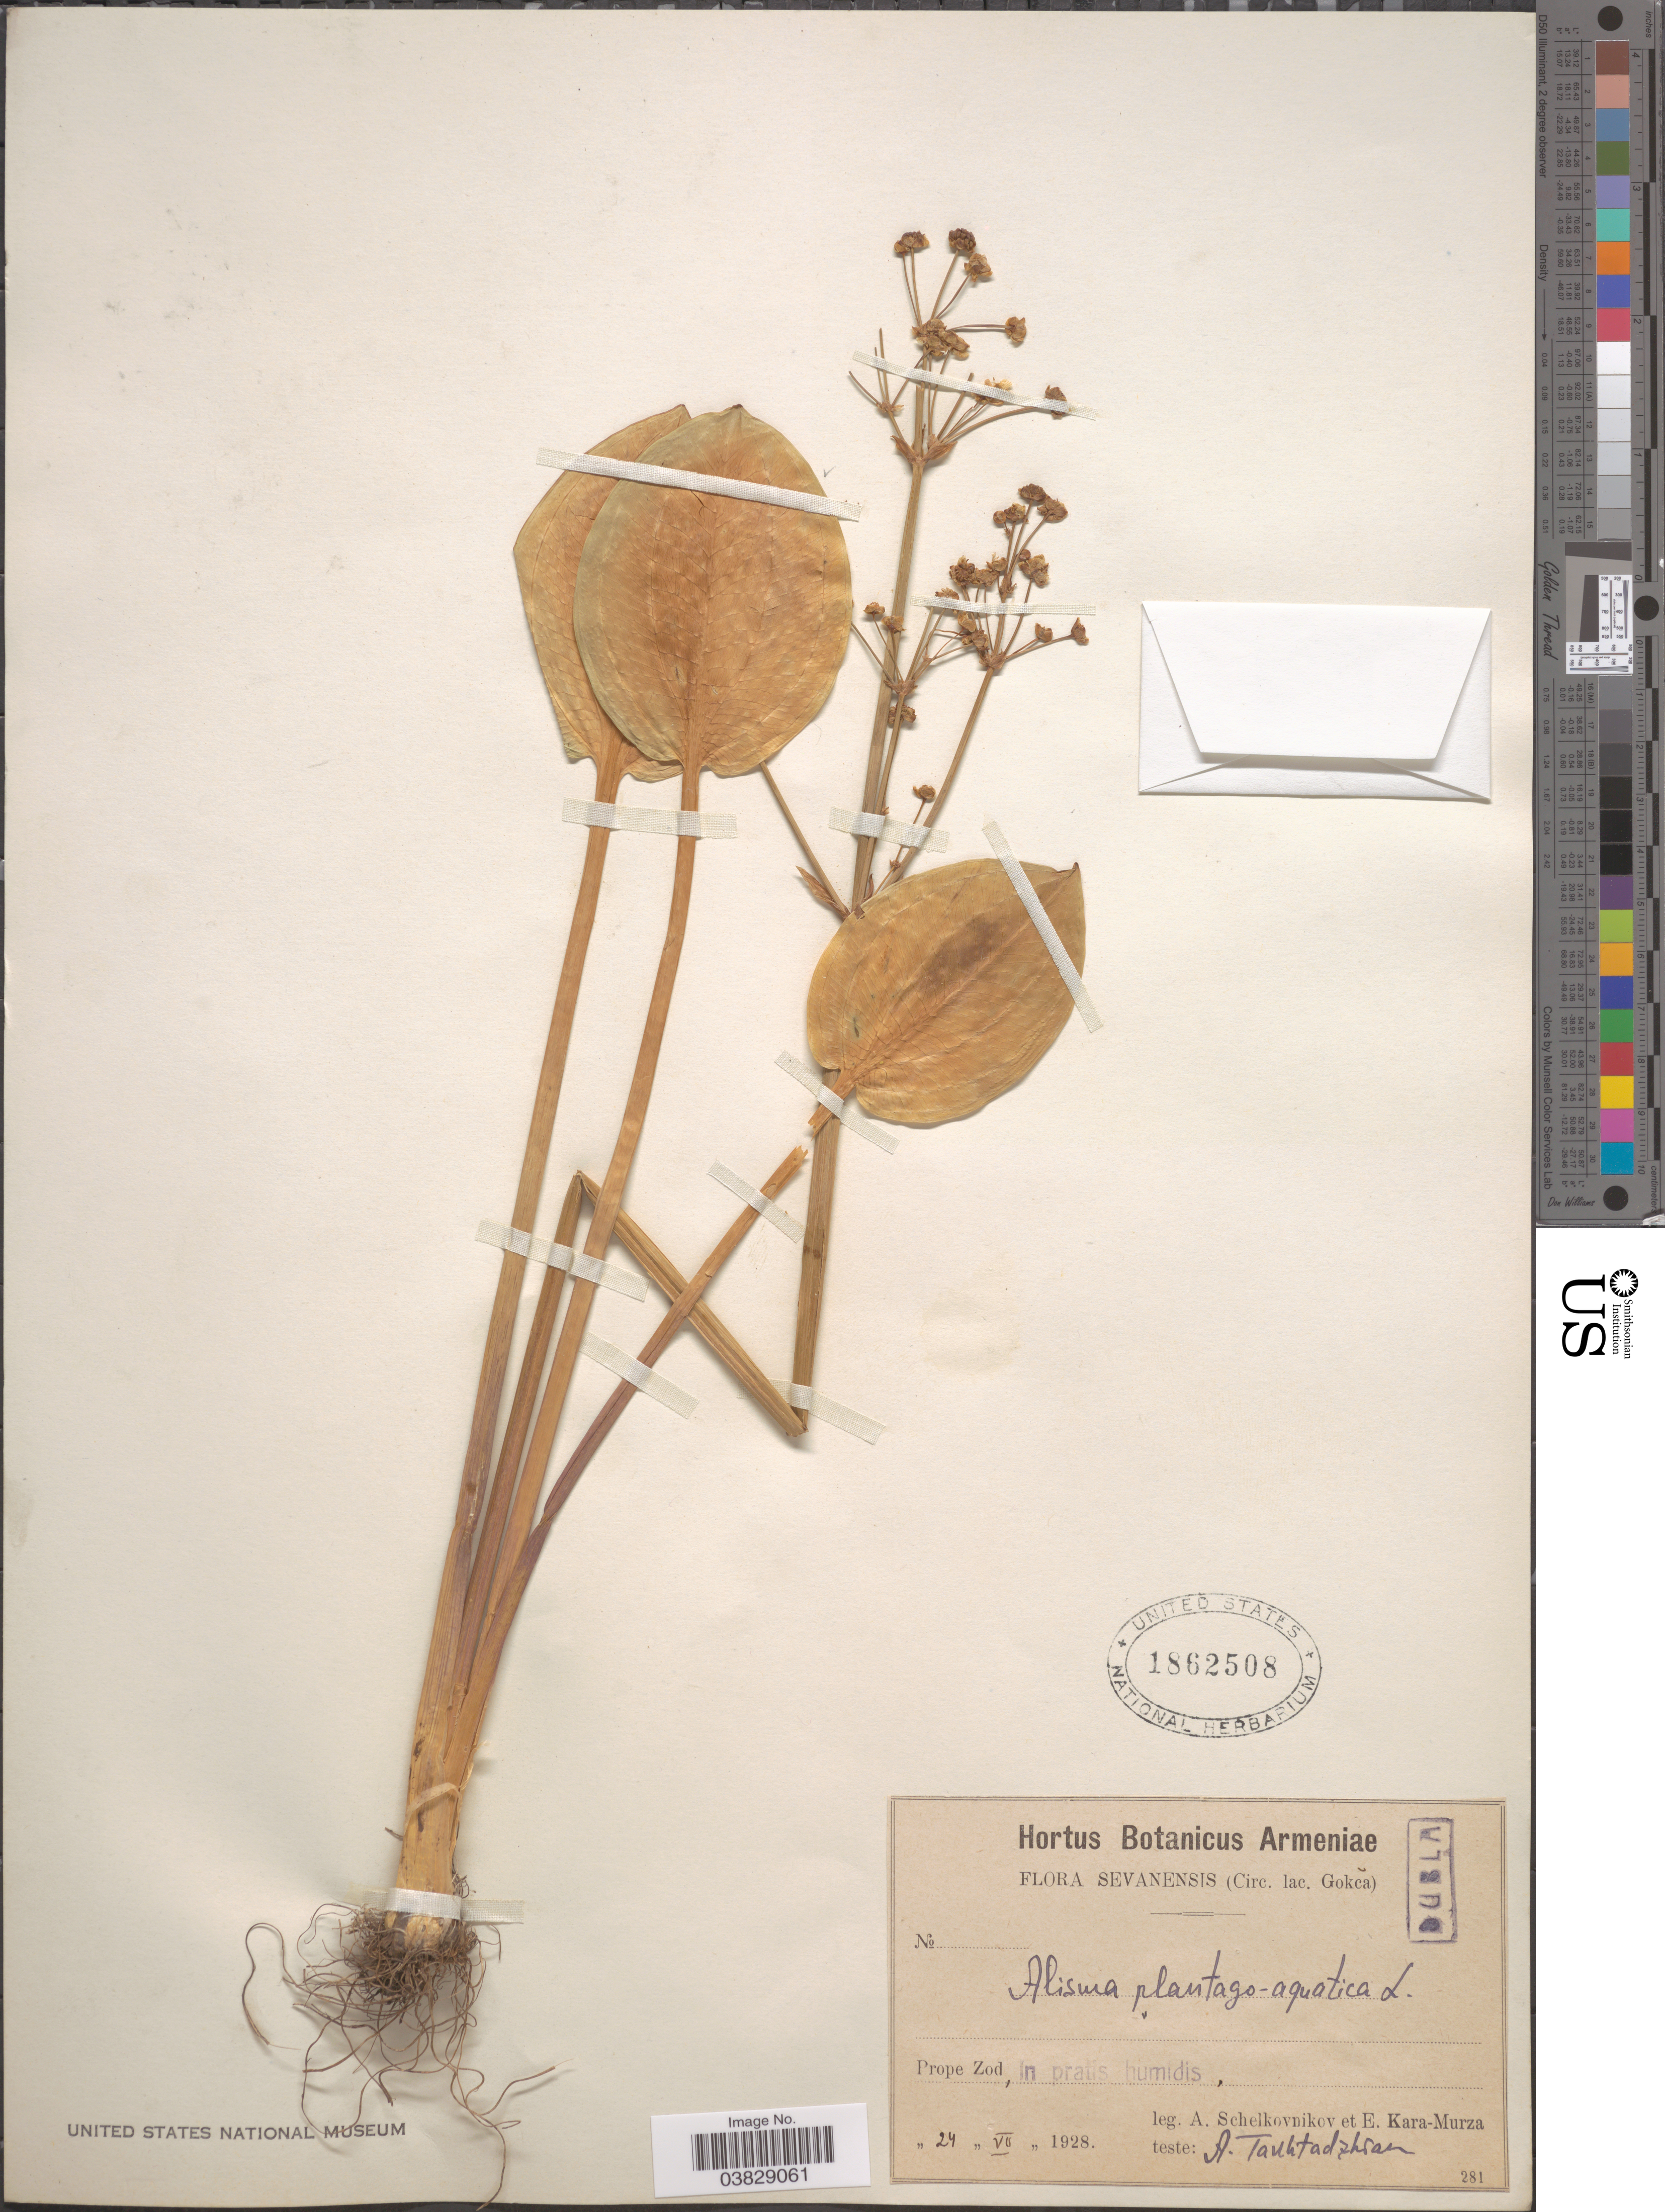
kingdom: Plantae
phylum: Tracheophyta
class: Liliopsida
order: Alismatales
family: Alismataceae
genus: Alisma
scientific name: Alisma plantago-aquatica var. americanum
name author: L.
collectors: A. B. Schelkovnikov & E. Kara-Murza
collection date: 1928-07-24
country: Armenia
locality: Sevanensis (Circ. lac. Gokcă). Prope Zod, in pratis humidis.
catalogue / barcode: US 1862508